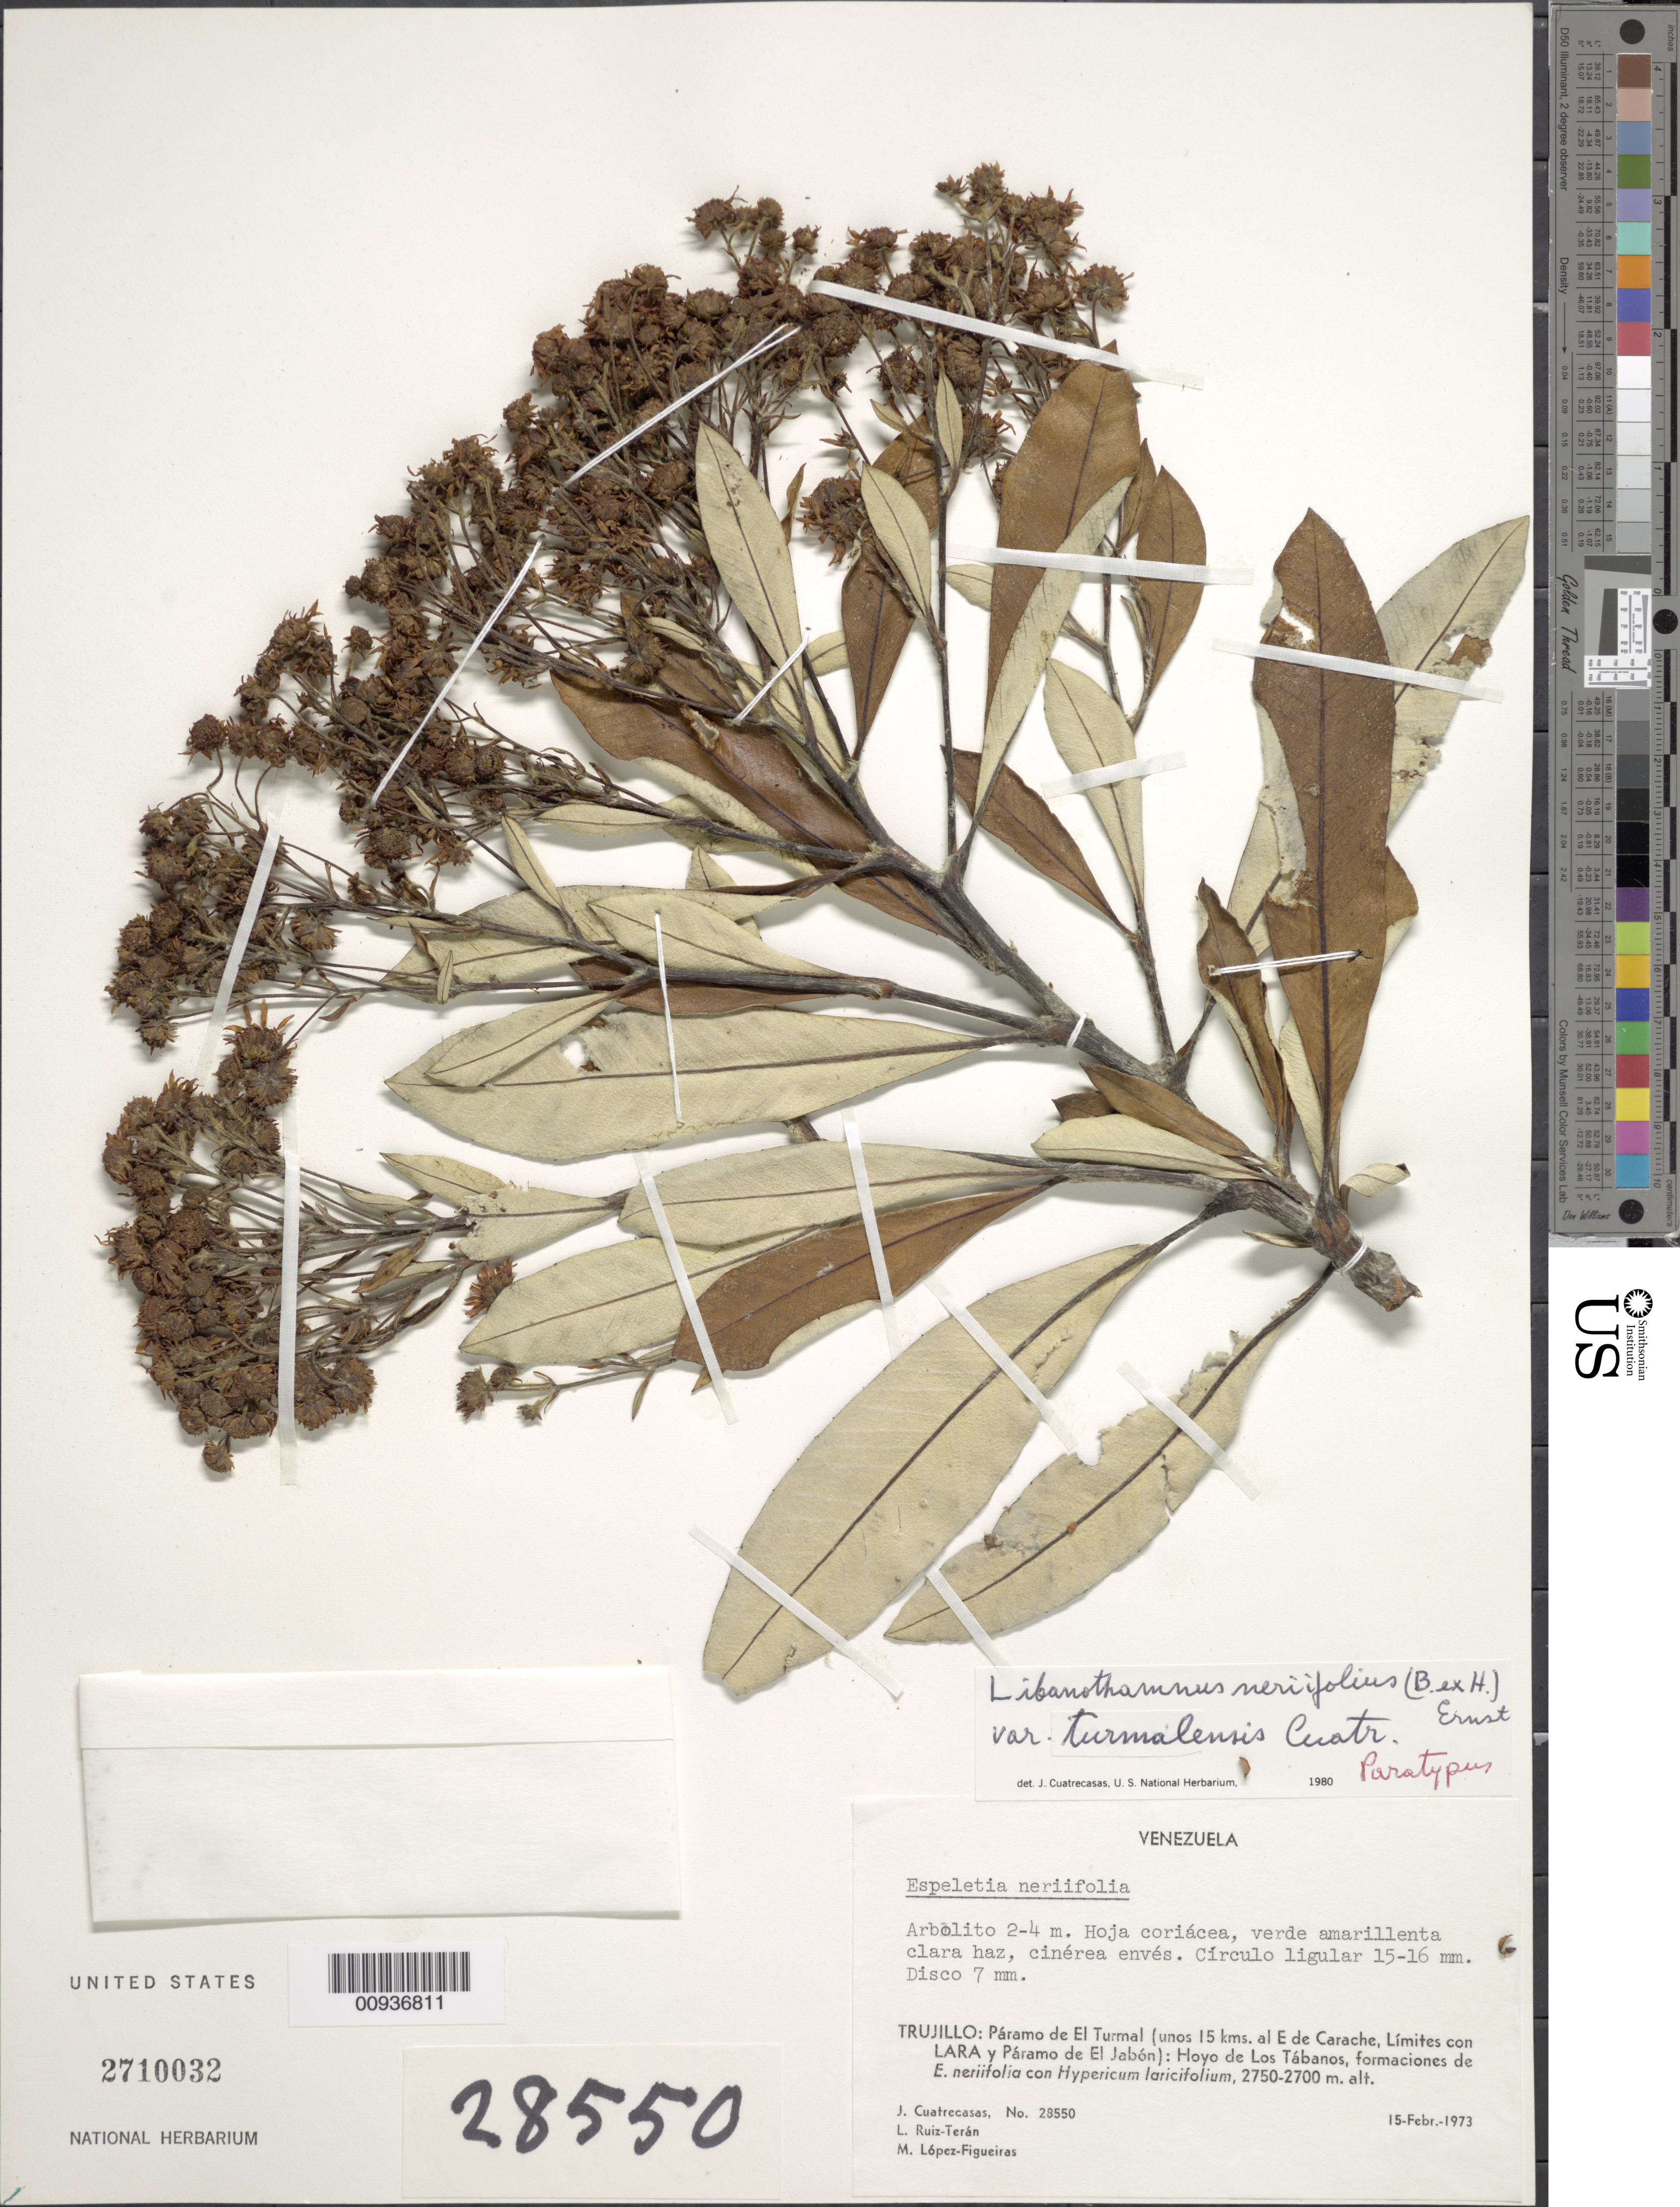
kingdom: Plantae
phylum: Tracheophyta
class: Magnoliopsida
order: Asterales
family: Asteraceae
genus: Libanothamnus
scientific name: Libanothamnus neriifolius var. turmalensis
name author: Cuatrec.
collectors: J. Cuatrecasas, L. E. Ruíz-Terán & M. López Figueiras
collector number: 28550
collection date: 1973-02-15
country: Venezuela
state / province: Trujillo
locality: Páramo de El Turmal. (Unos 15 kms al E de Carache, Límites con Lara y Páramo de El Jabón): Hoyo de Los Tábanos.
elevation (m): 2700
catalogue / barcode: US 2710032